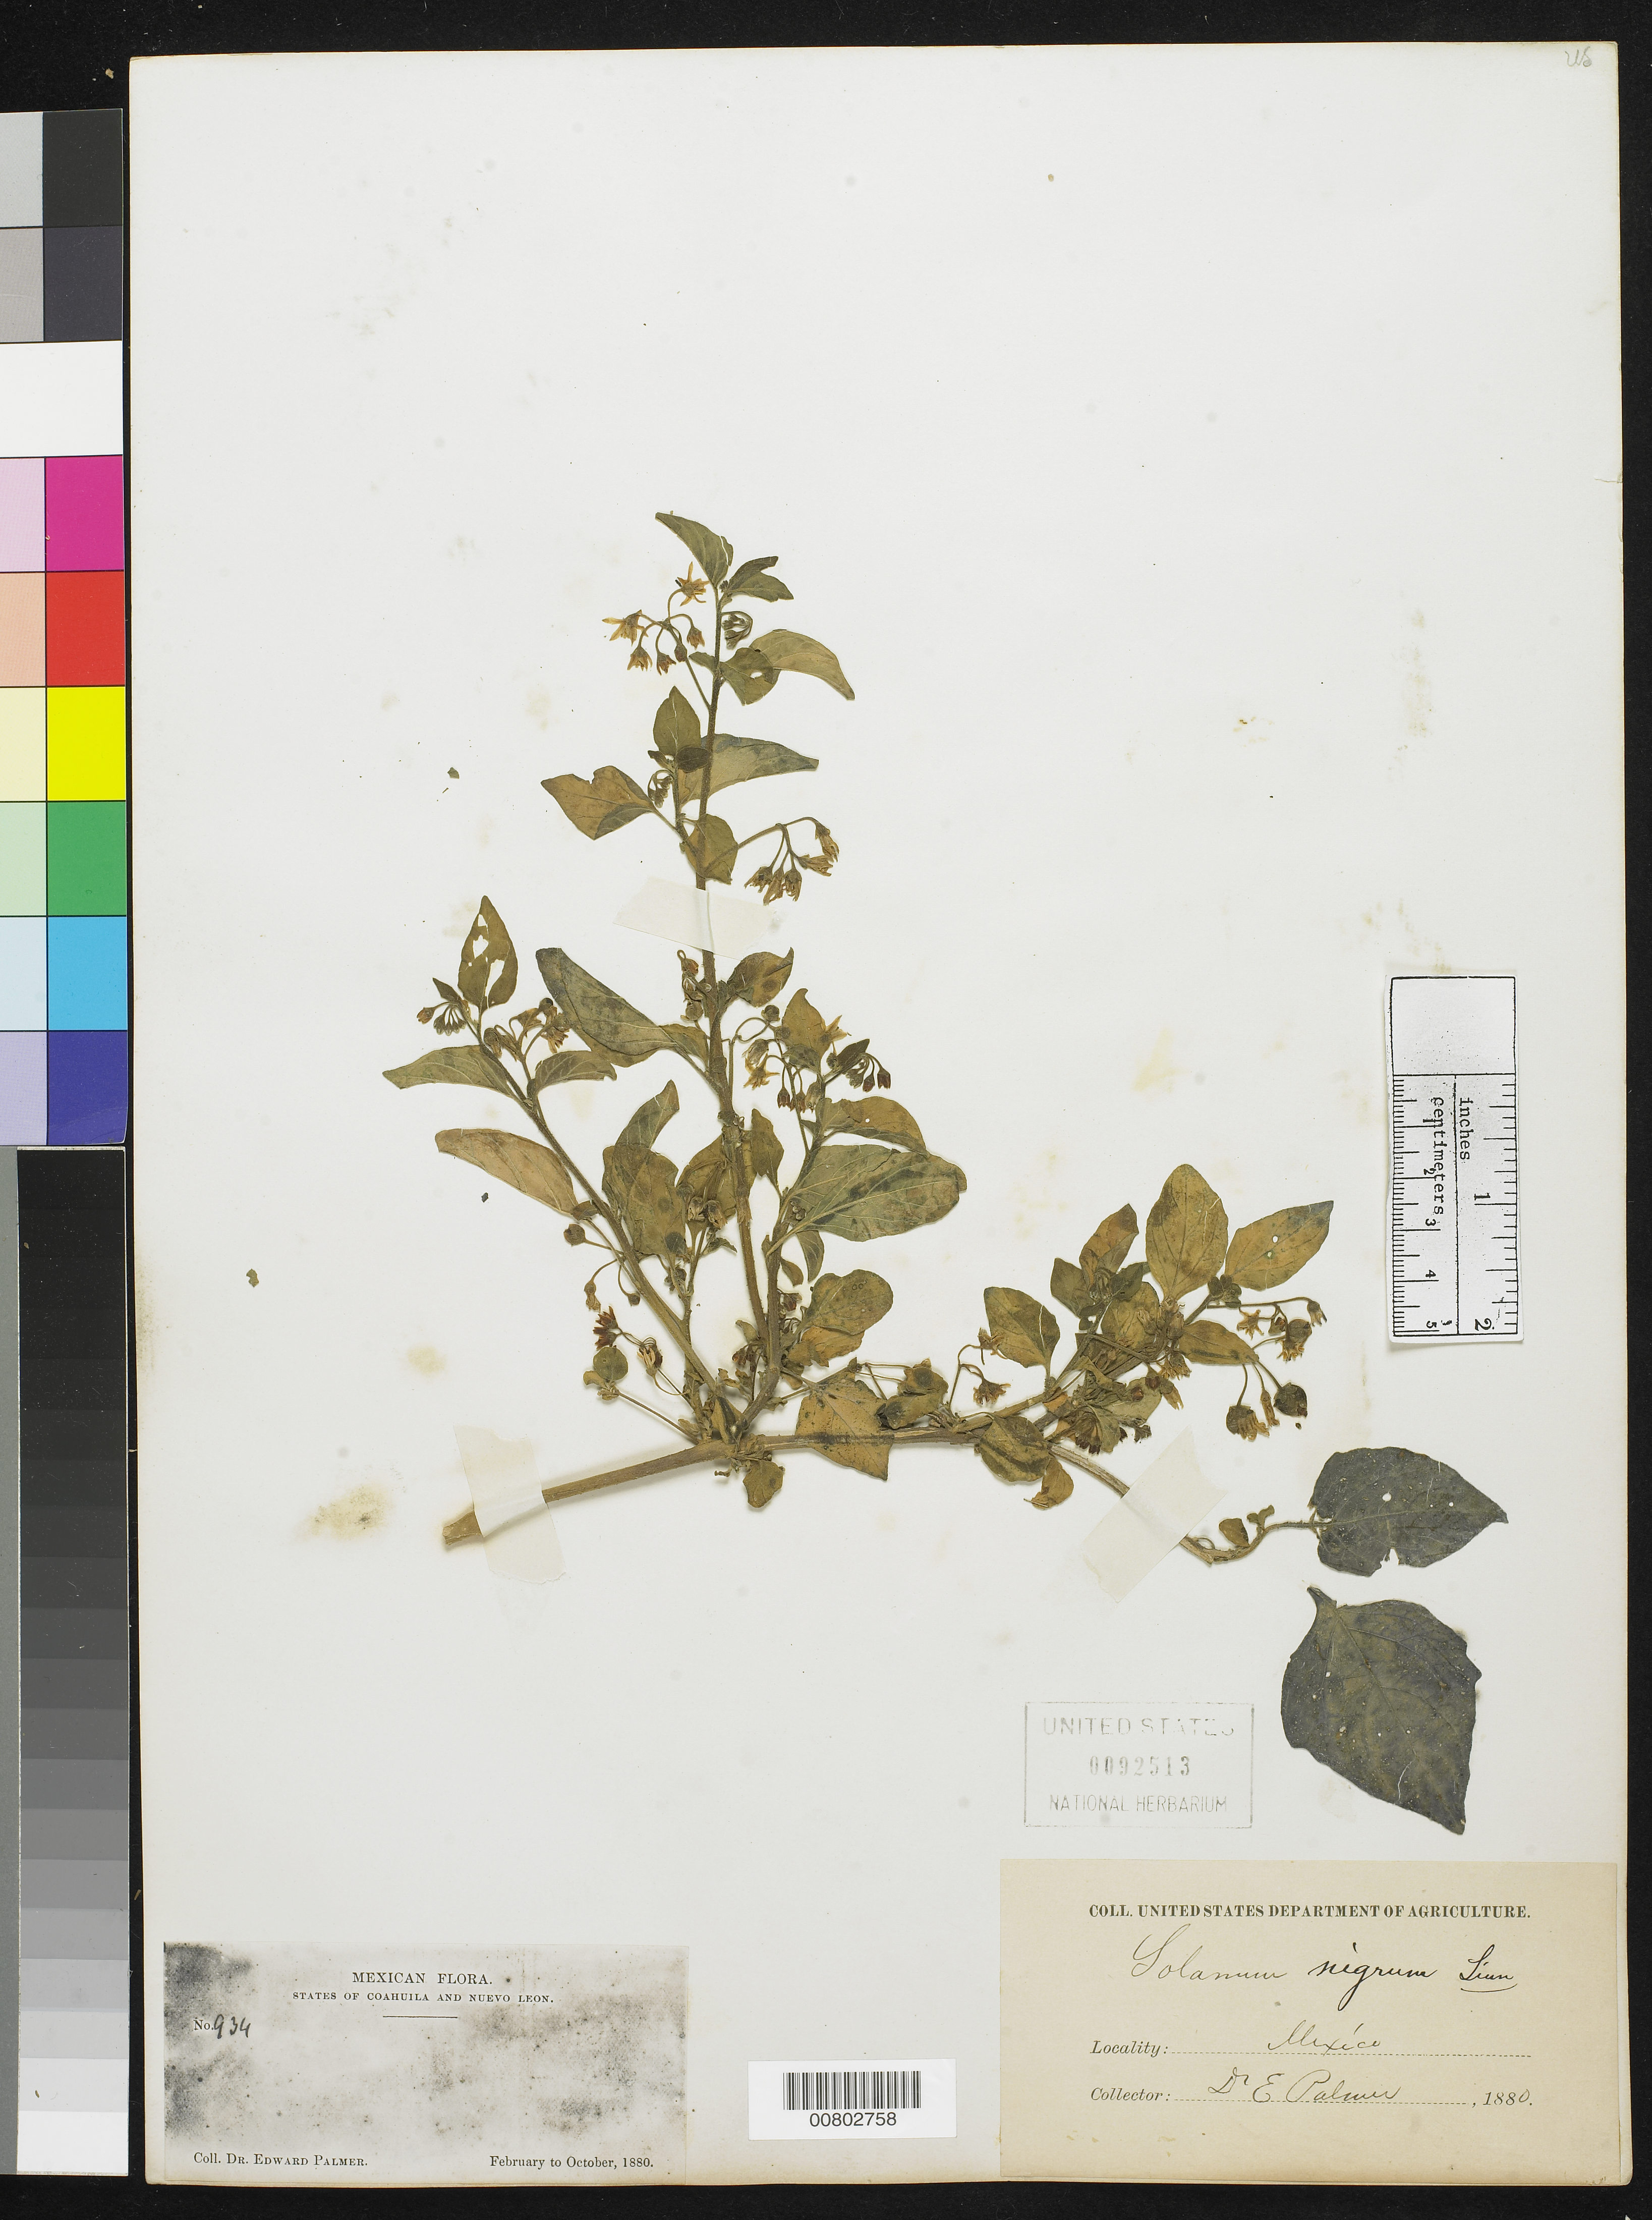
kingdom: Plantae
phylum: Tracheophyta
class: Magnoliopsida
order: Solanales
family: Solanaceae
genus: Solanum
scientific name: Solanum nigrescens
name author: M. Martens & Galeotti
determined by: Knapp, S. D.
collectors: E. Palmer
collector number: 934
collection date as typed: Feb 1880 to -- Oct 1880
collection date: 1880-02/1880-10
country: Mexico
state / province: Coahuila / Nuevo León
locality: States of Coahuila and Nuevo León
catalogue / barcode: US 92513